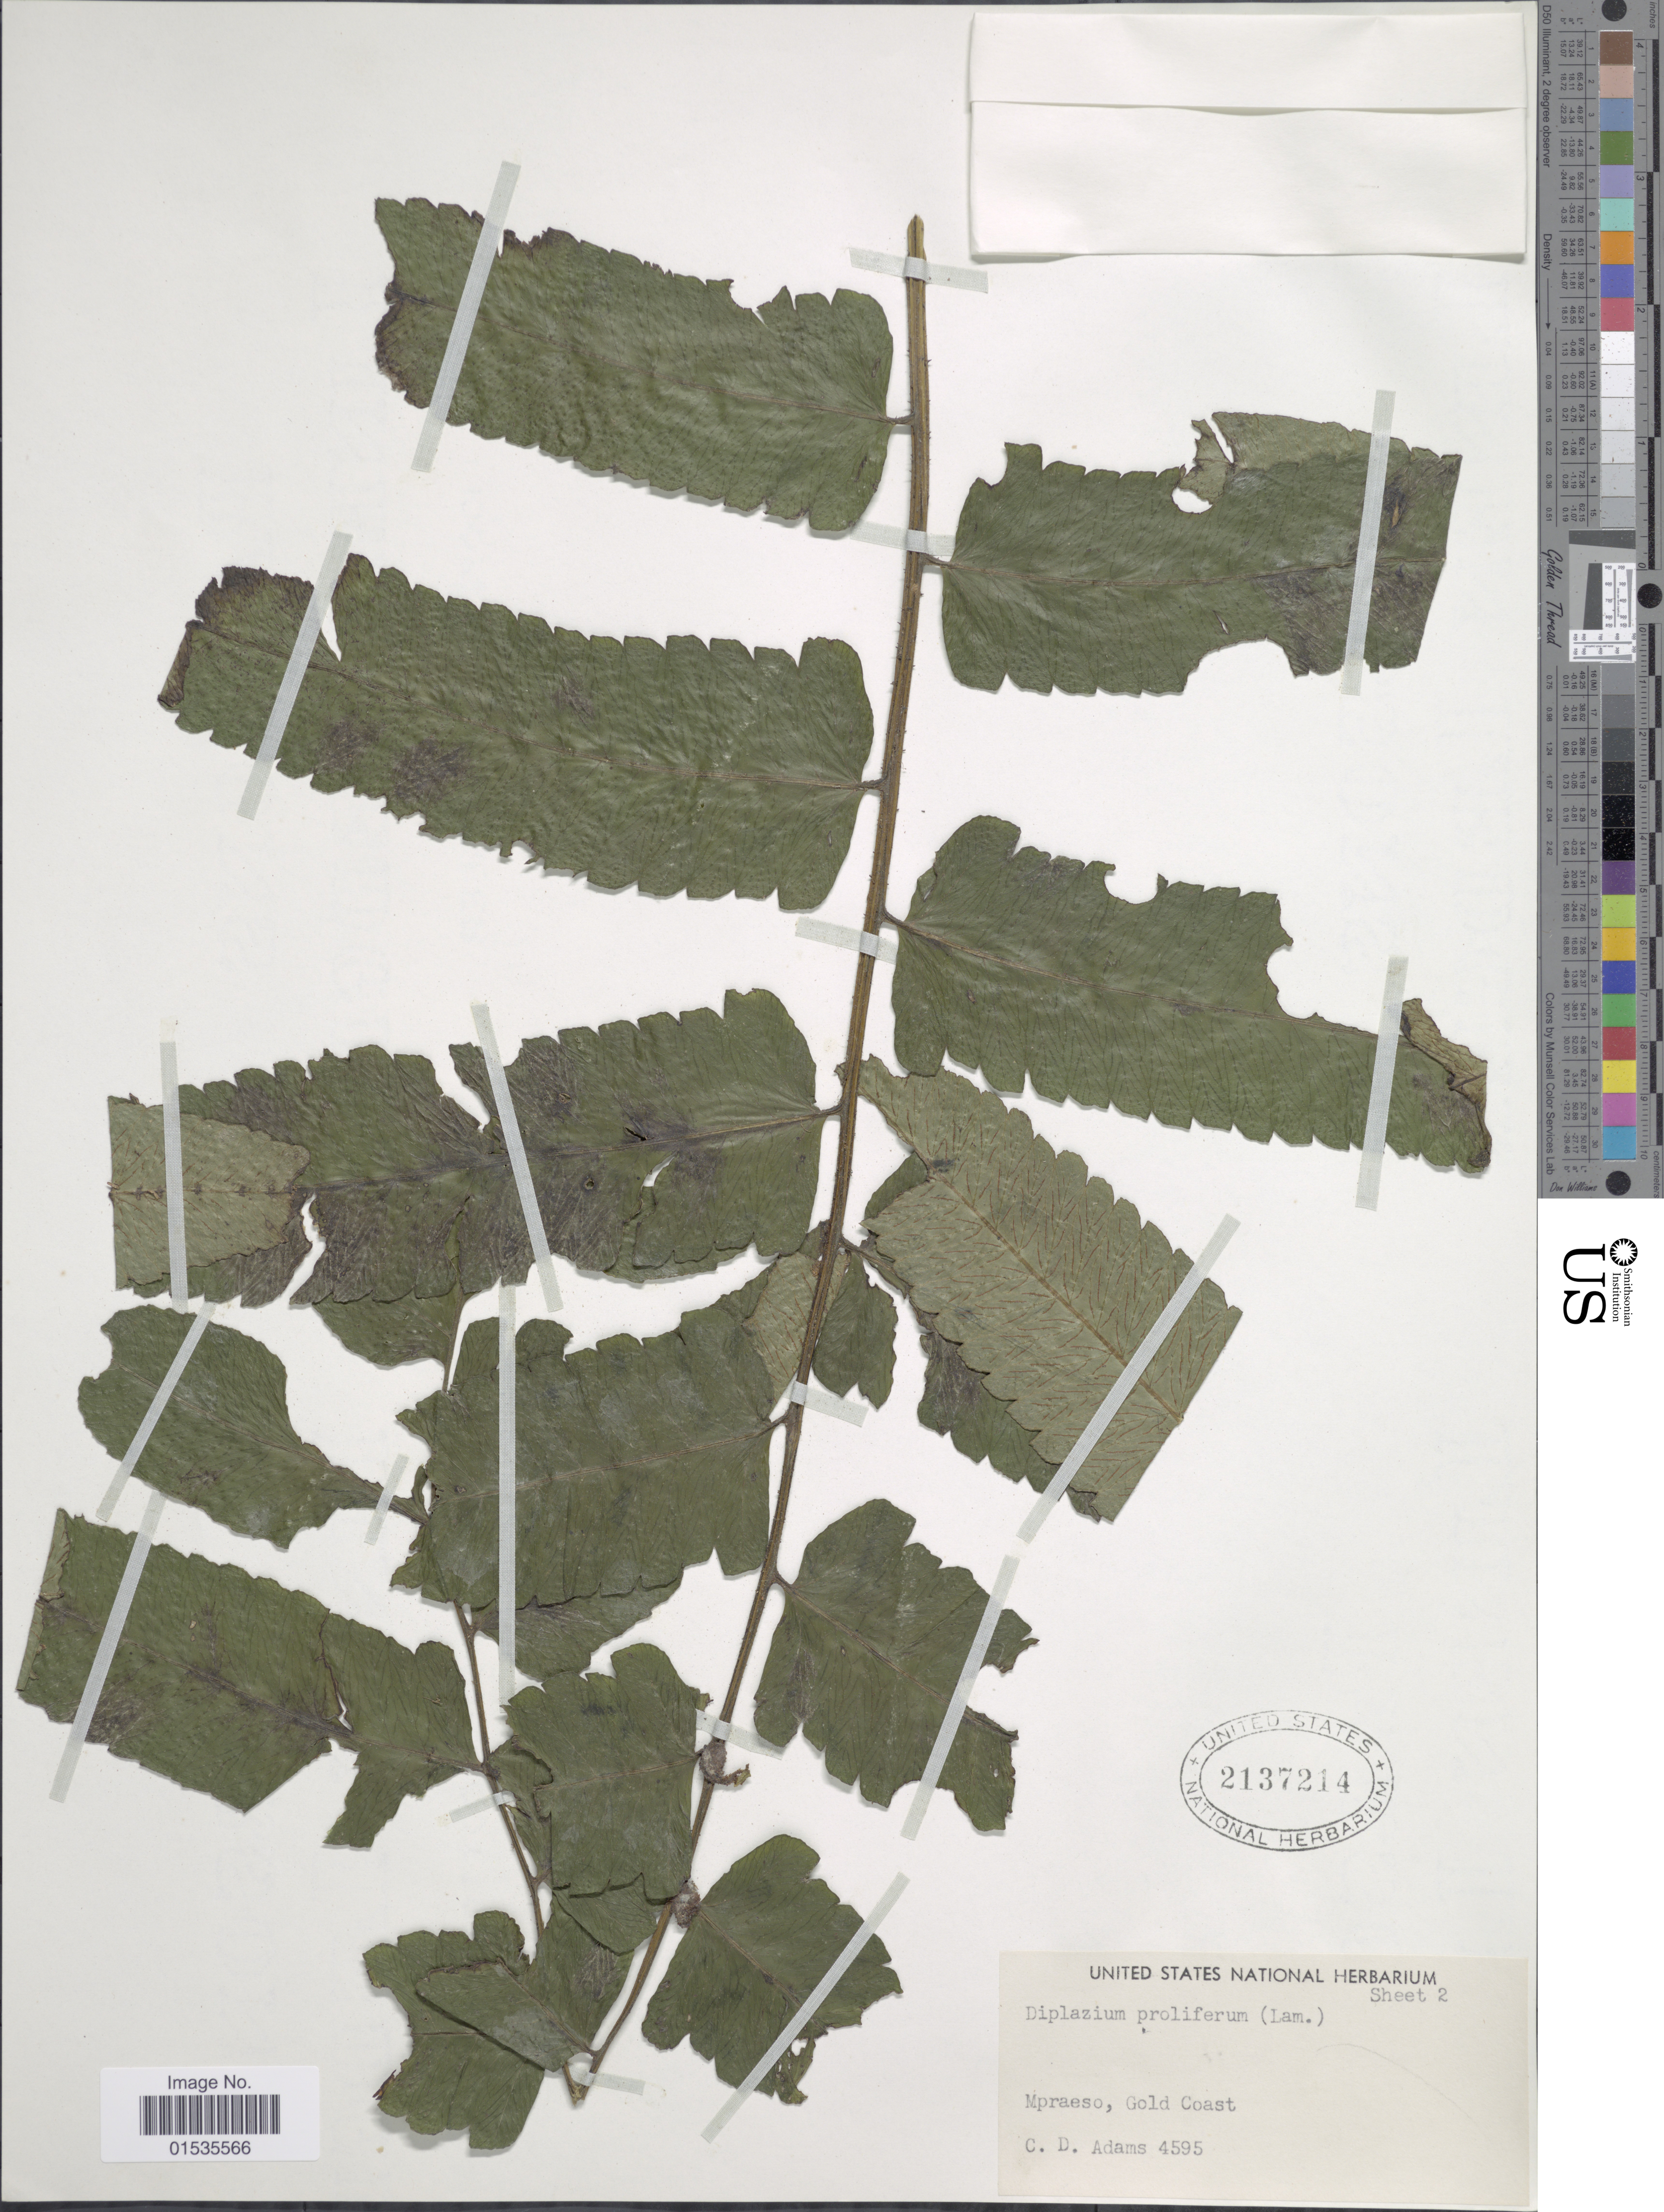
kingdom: Plantae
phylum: Tracheophyta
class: Polypodiopsida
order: Polypodiales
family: Athyriaceae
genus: Diplazium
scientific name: Diplazium proliferum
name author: (Lam.) Thouars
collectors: C. D. Adams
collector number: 4595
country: Ghana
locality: Gold Coast, Mpraeso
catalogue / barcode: US 2137214